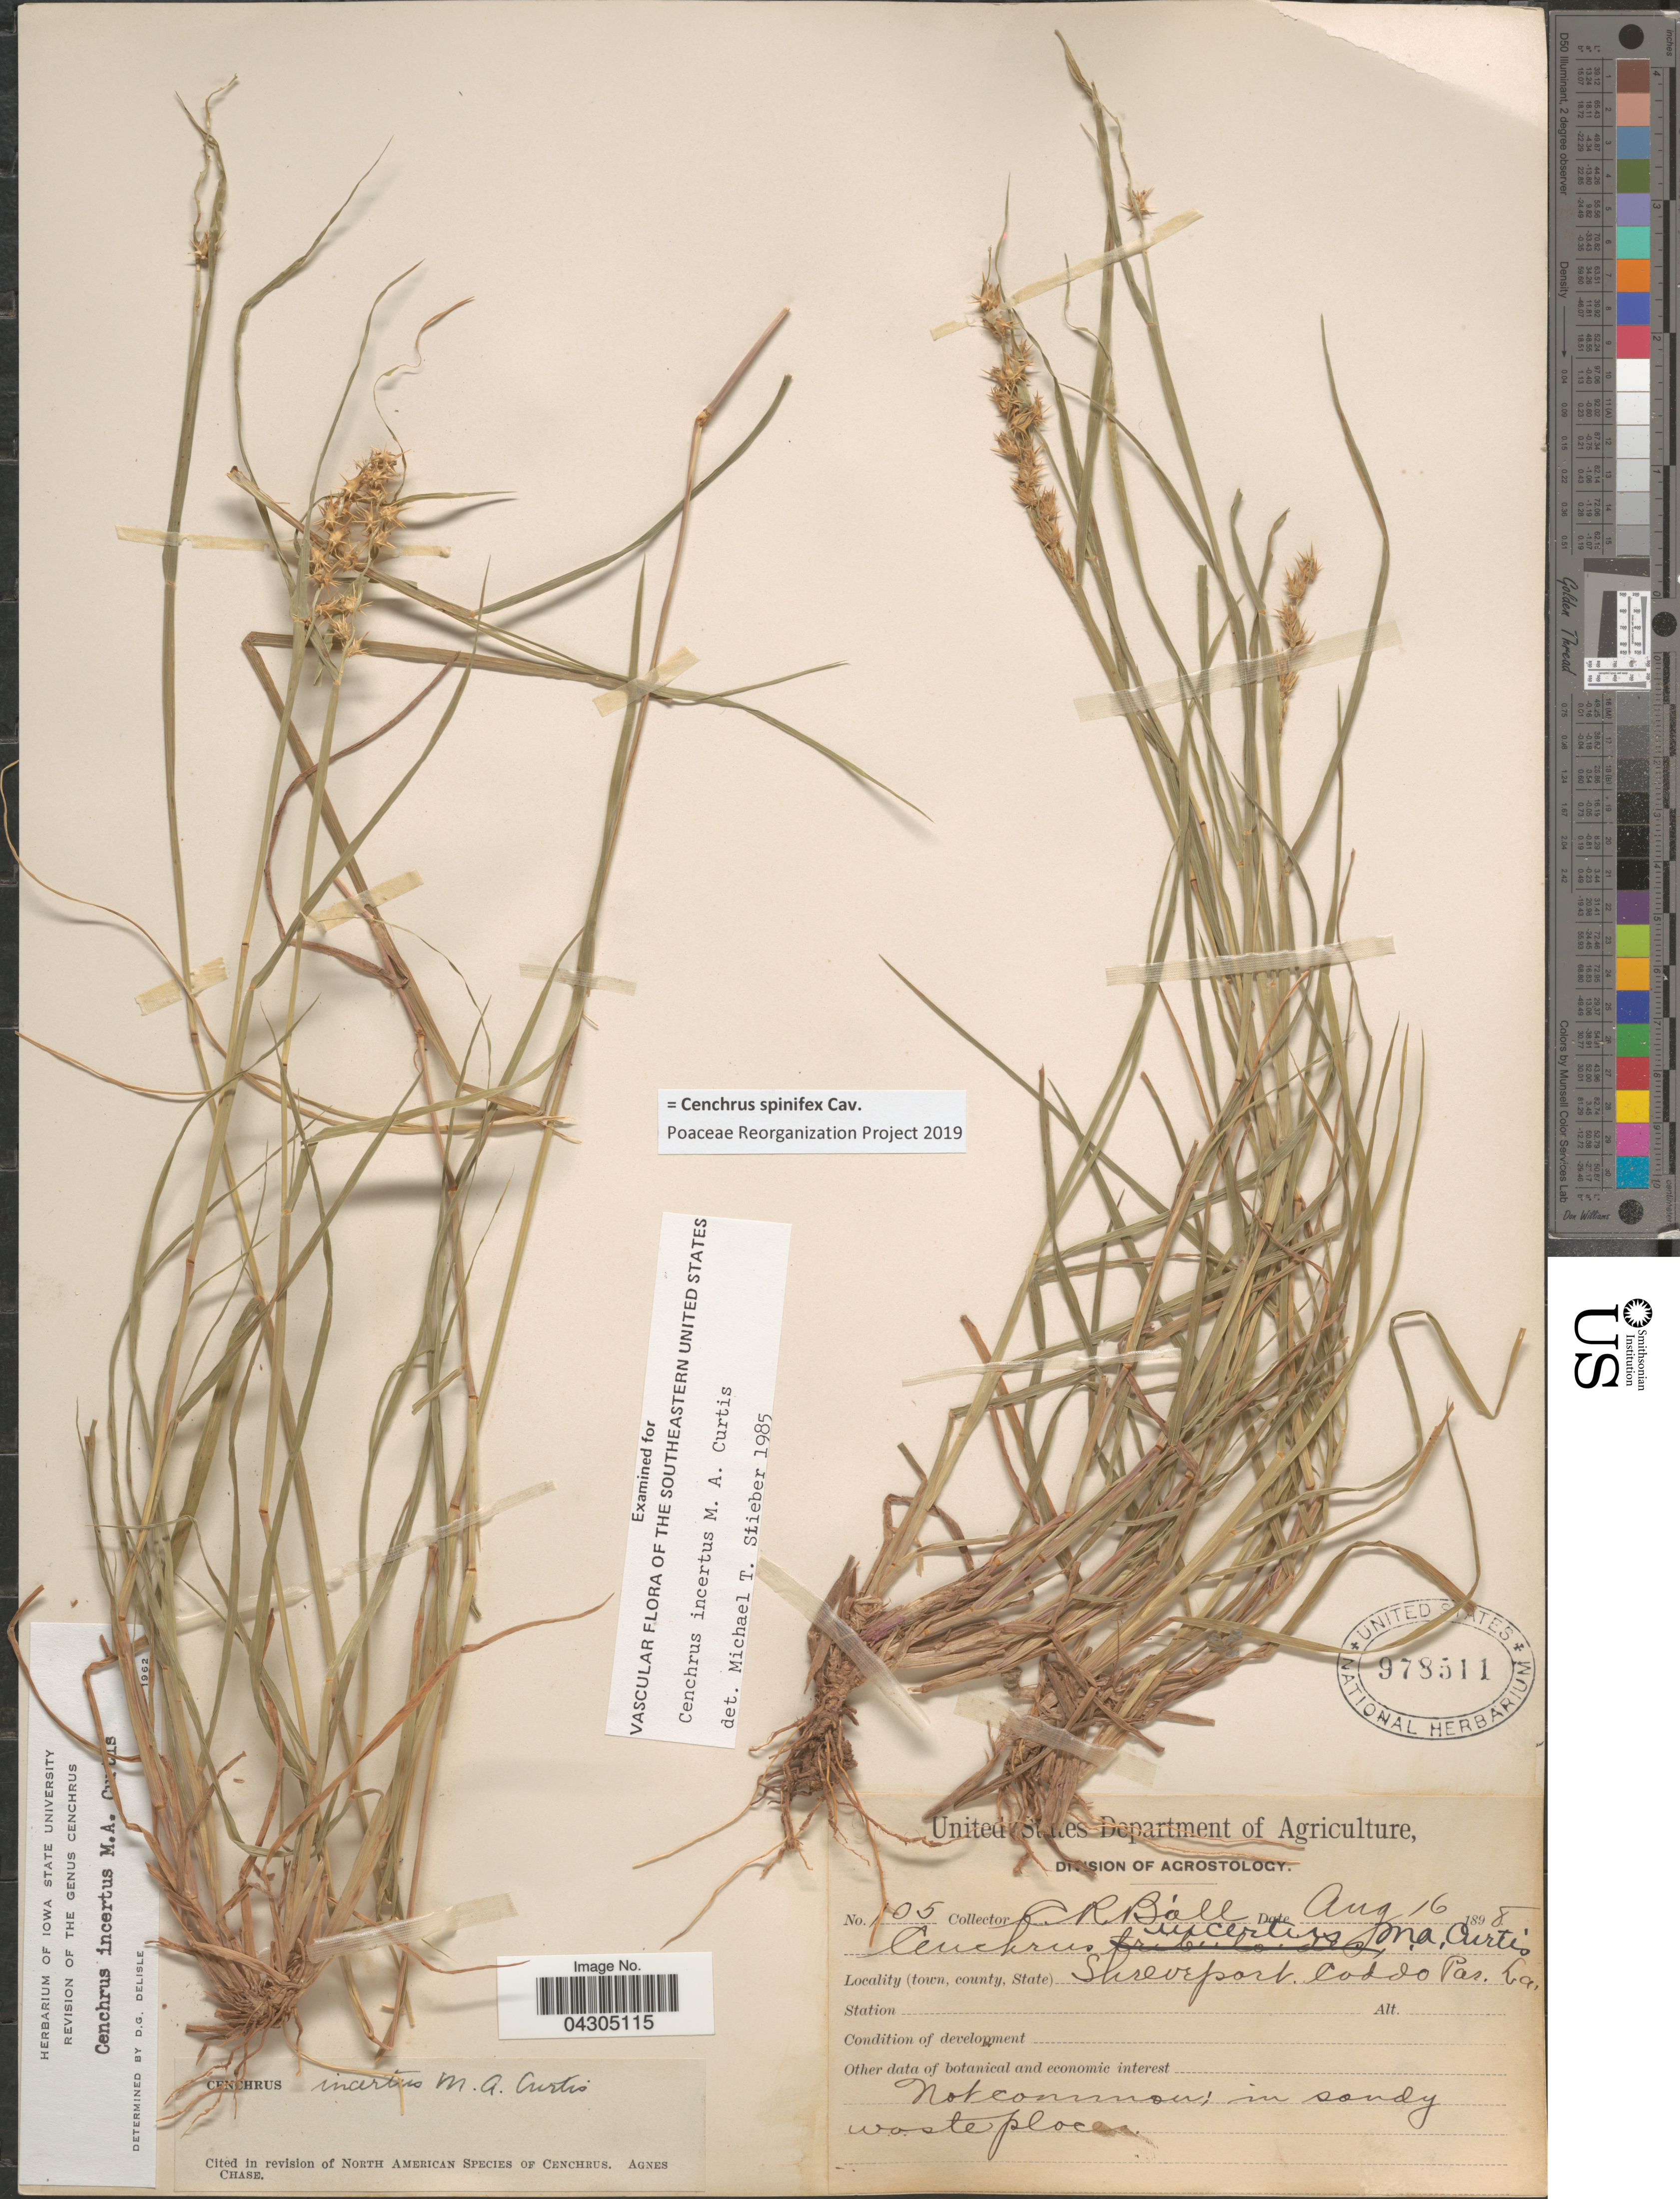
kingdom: Plantae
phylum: Tracheophyta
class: Liliopsida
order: Poales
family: Poaceae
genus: Cenchrus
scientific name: Cenchrus spinifex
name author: Cav.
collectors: C. R. Ball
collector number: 105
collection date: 1898-08-16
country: United States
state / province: Louisiana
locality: Shreveport, Caddo Par.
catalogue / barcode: US 978511